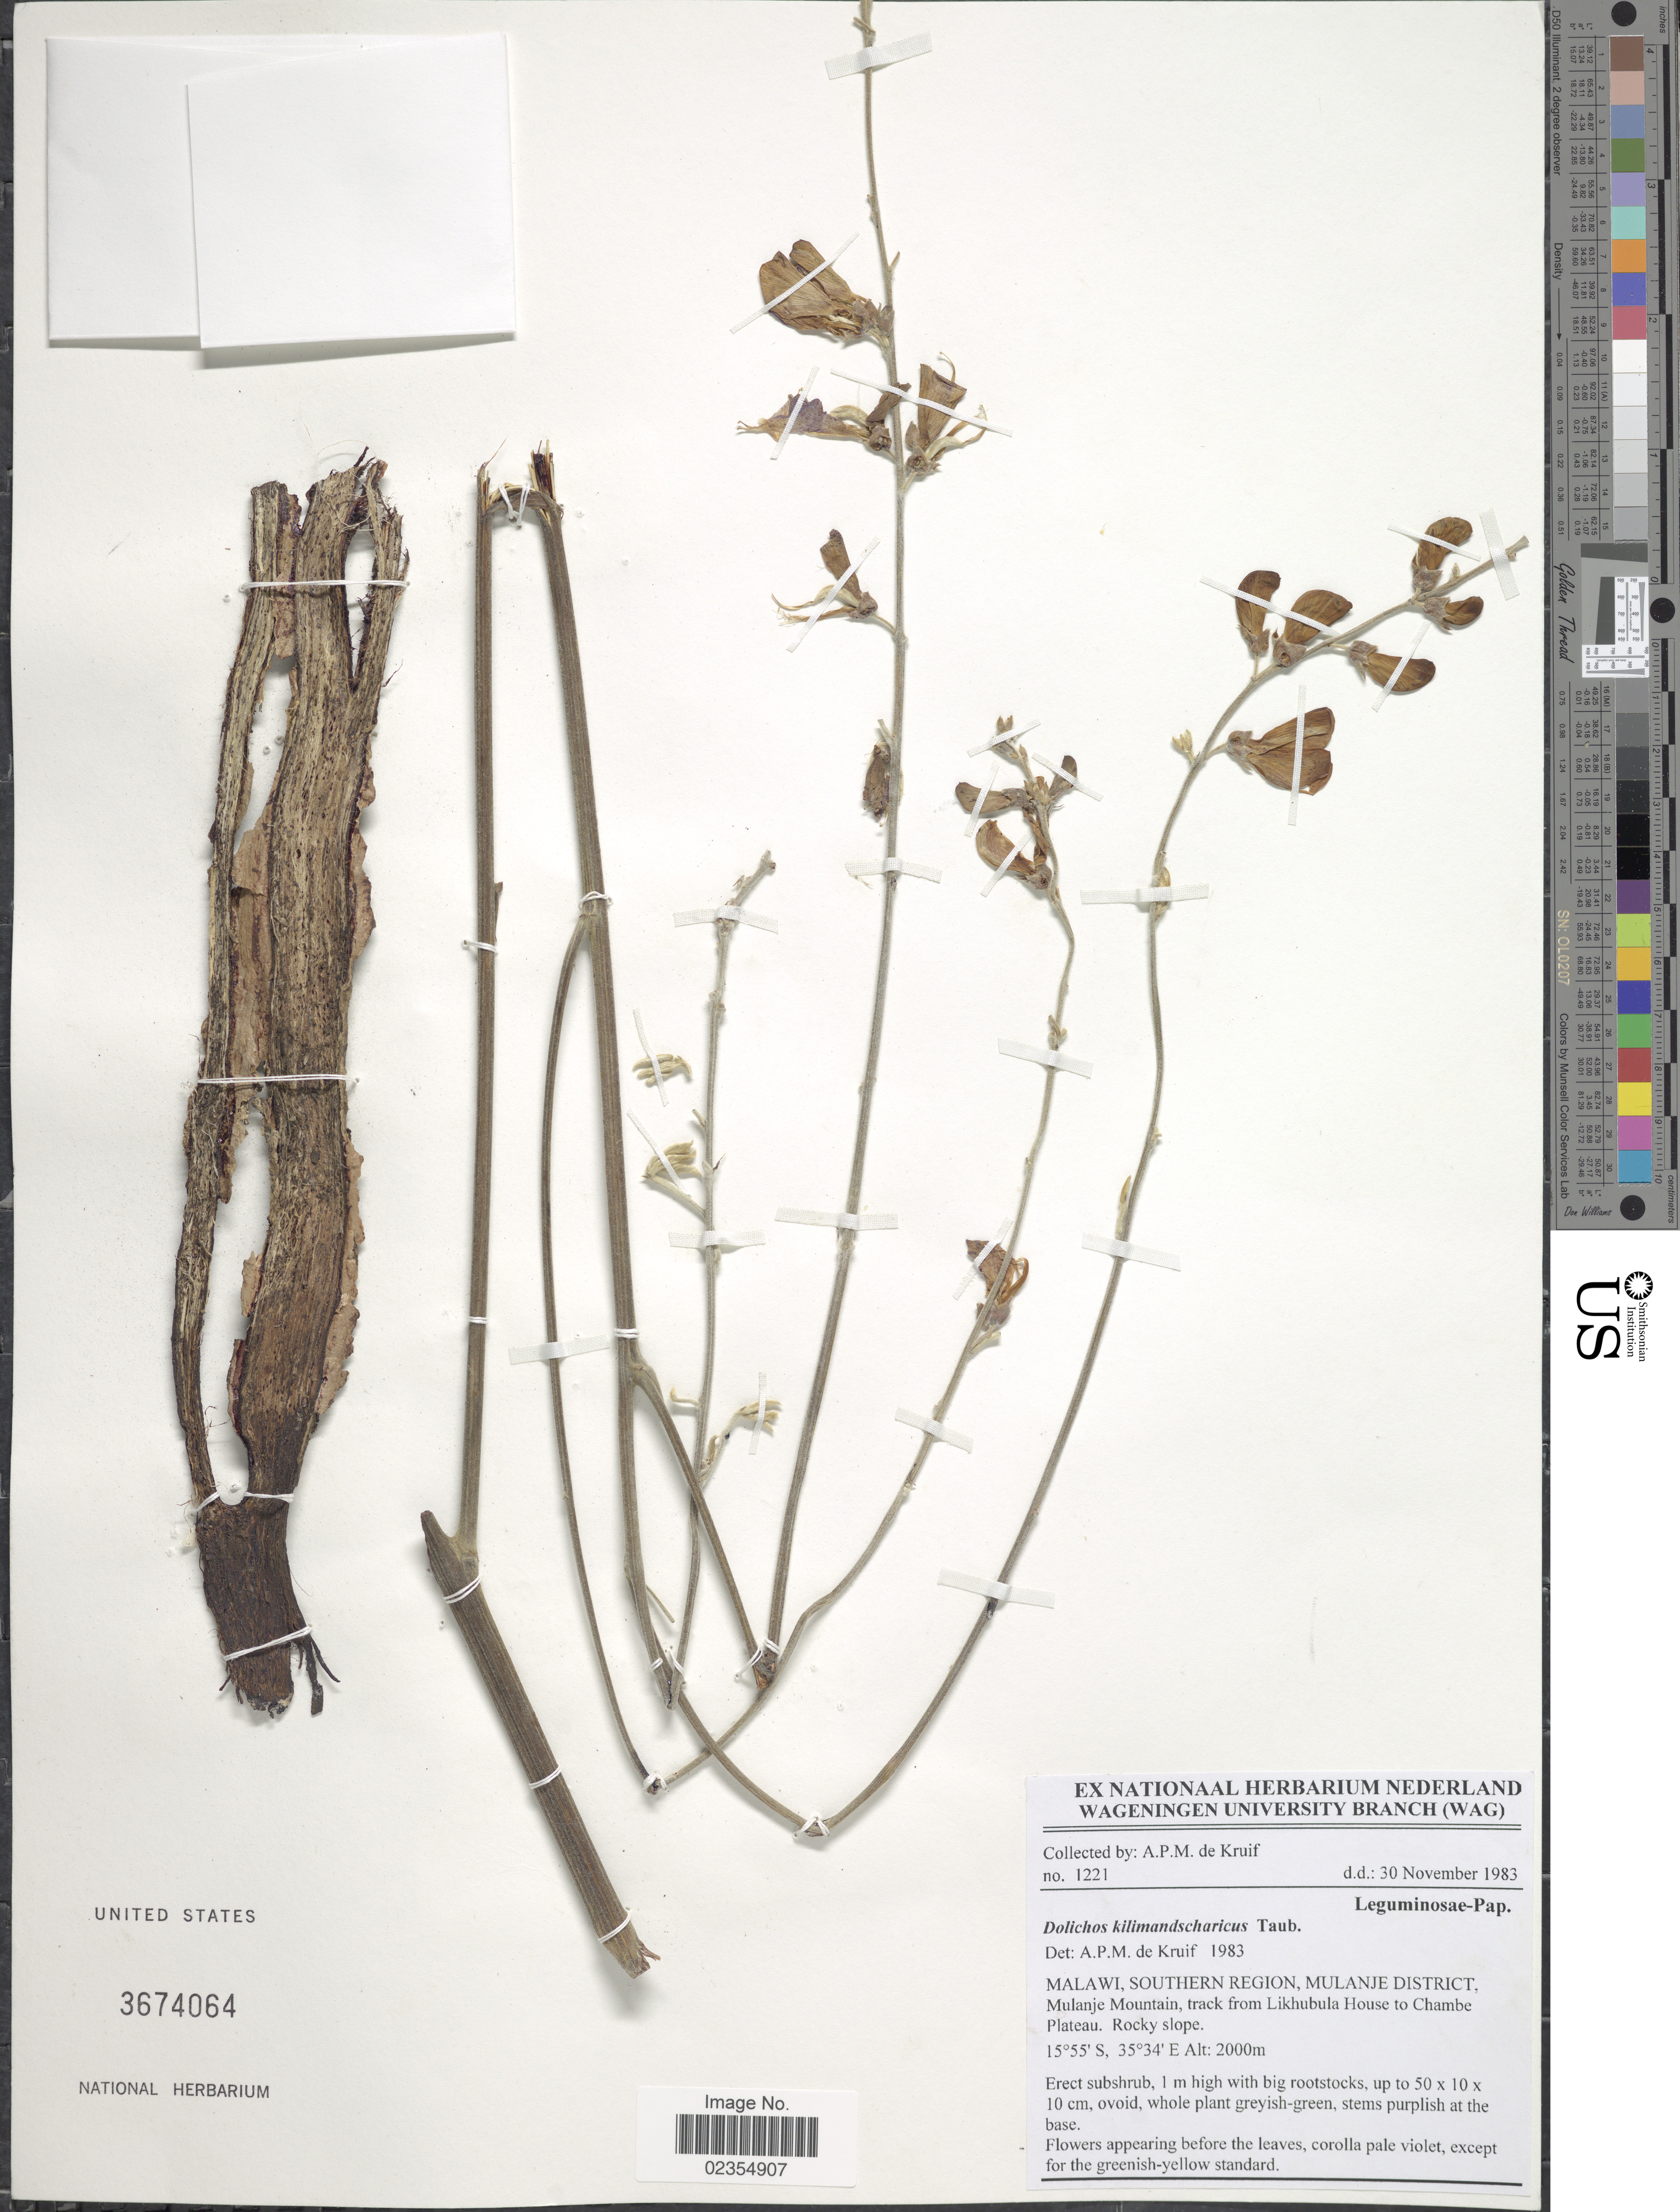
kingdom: Plantae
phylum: Tracheophyta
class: Magnoliopsida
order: Fabales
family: Fabaceae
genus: Dolichos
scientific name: Dolichos kilimandscharicus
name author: Taub.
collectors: A. P. de Kruif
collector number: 1221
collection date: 1983-12-30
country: Malawi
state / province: Southern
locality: Southern Region, Mulanje District, Mulanje Mountain, trail from Likhubula House to Chambe Plateau, rocky slope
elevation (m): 2000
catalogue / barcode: US 3674064